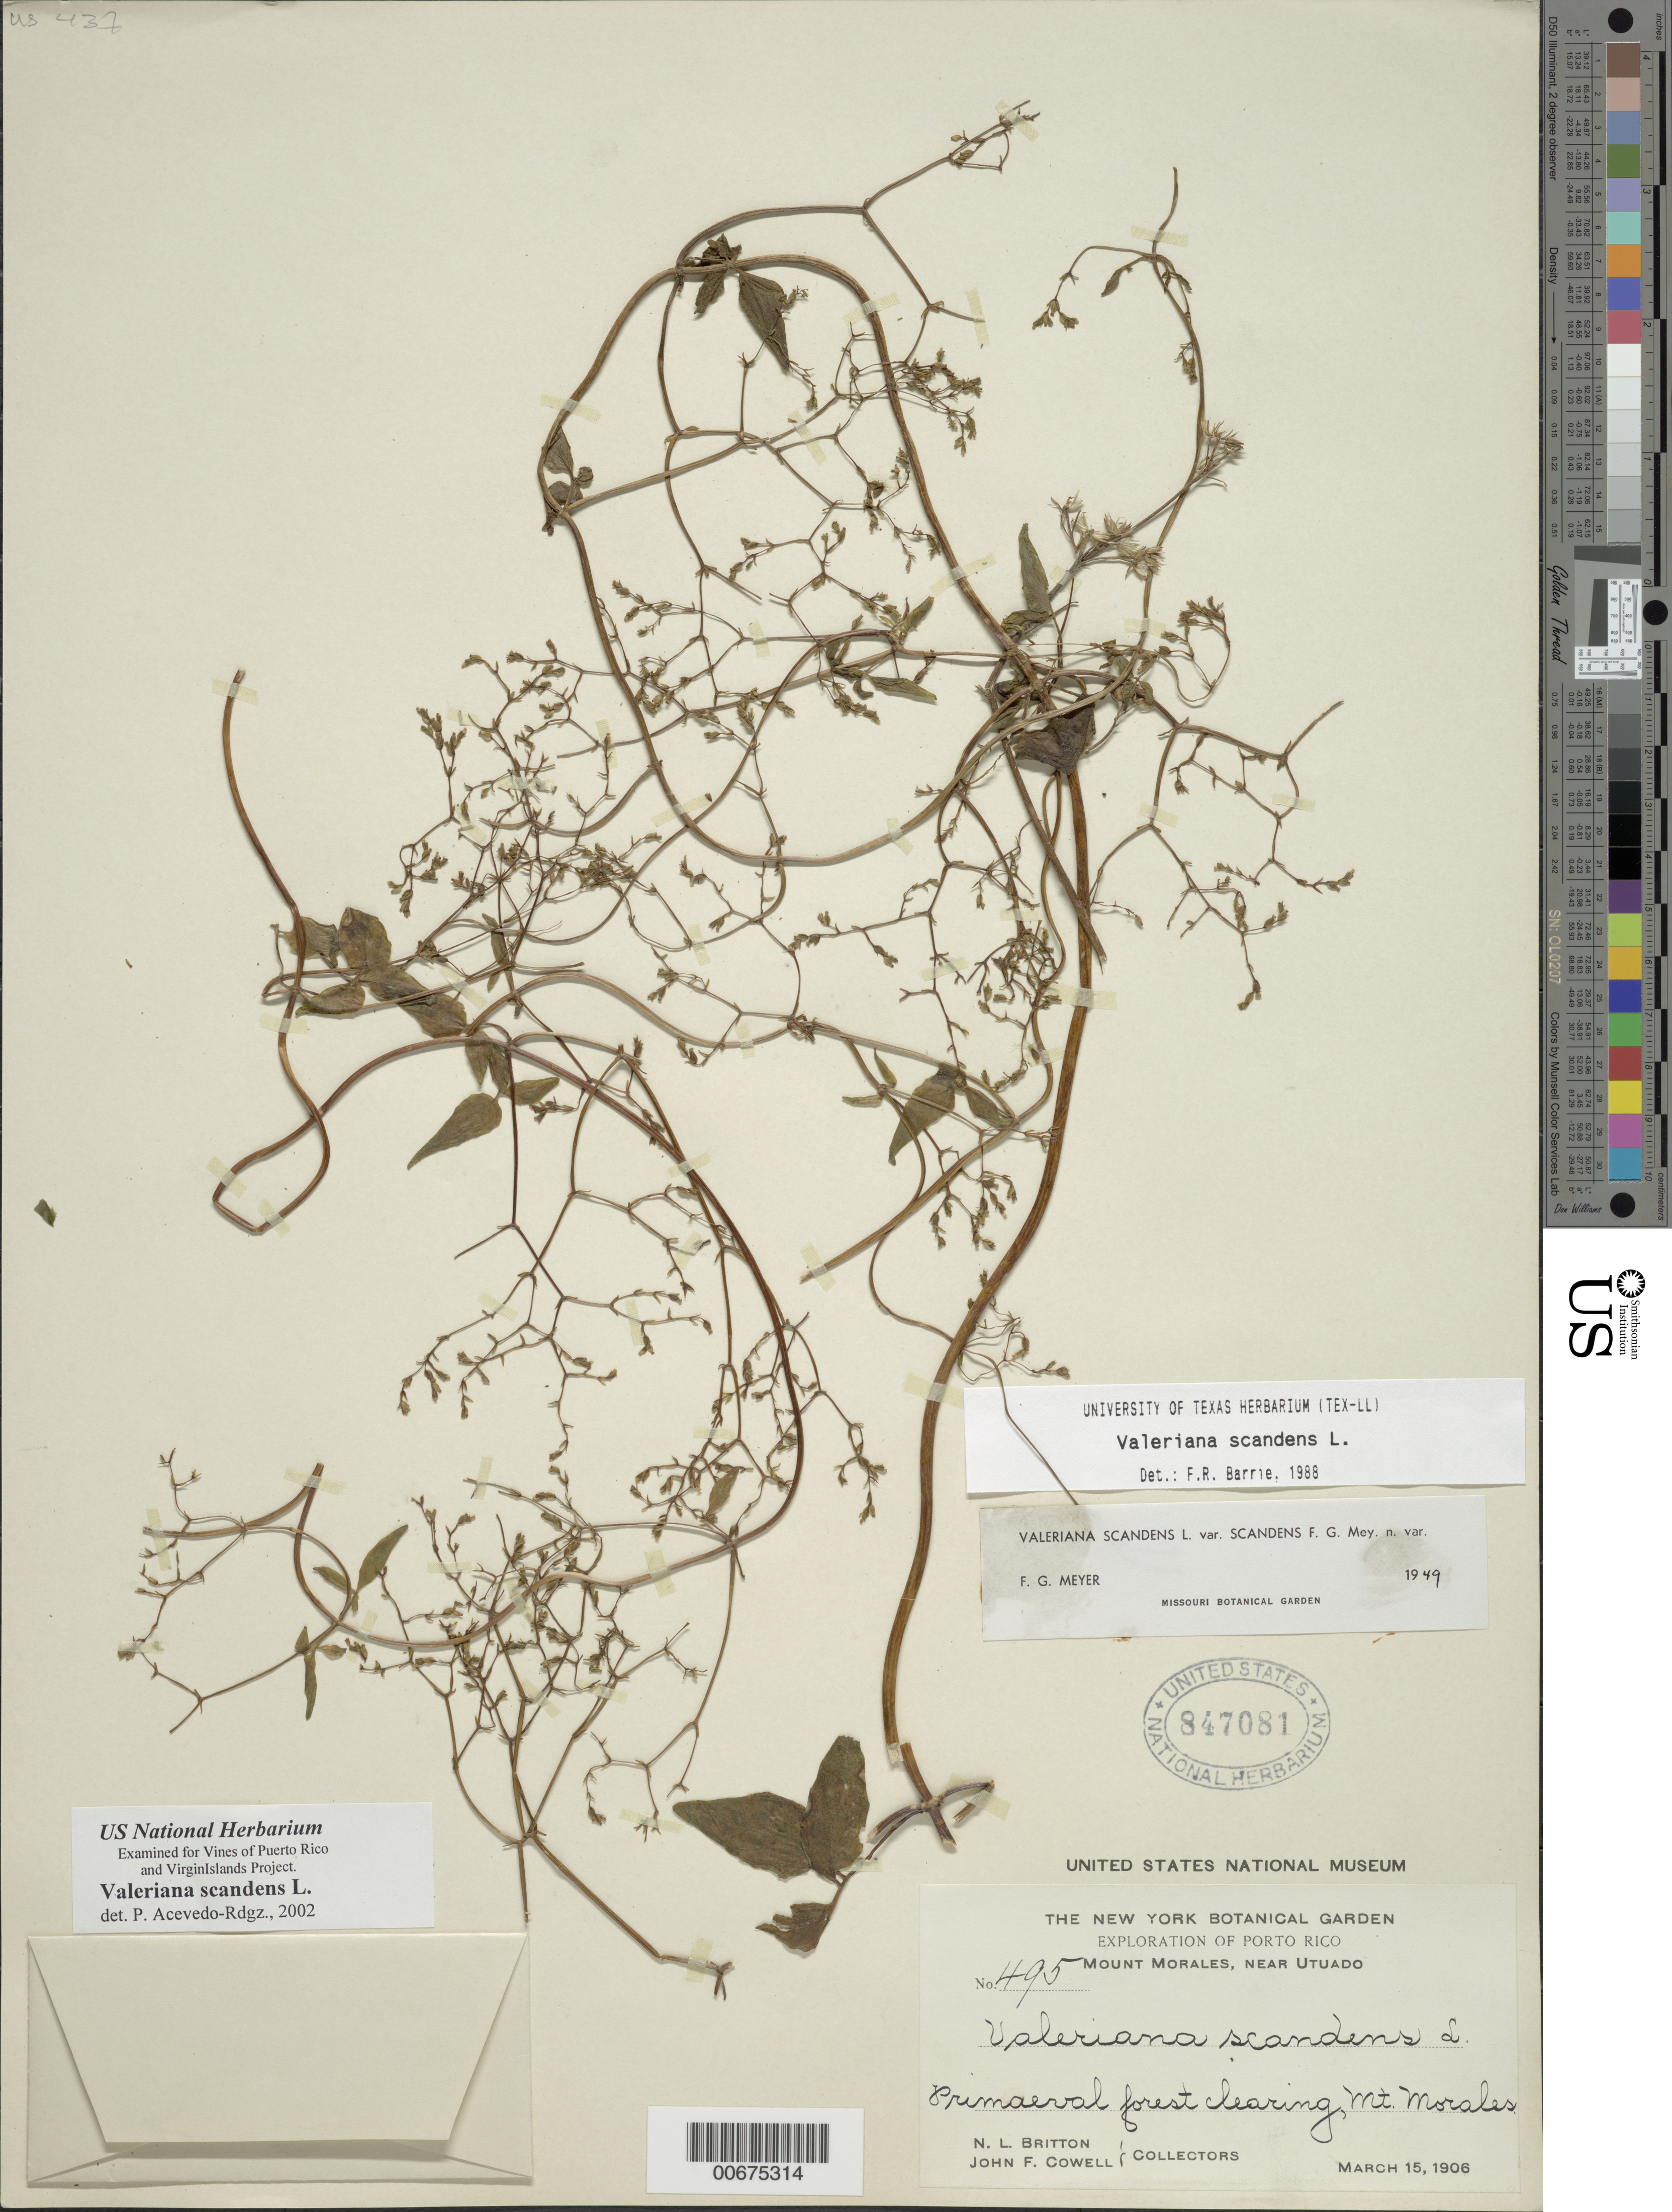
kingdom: Plantae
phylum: Tracheophyta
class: Magnoliopsida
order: Dipsacales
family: Caprifoliaceae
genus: Valeriana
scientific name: Valeriana scandens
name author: L.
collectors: N. Britton & J. F. Cowell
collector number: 495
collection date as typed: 15 Mar 1906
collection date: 1906-03-15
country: Puerto Rico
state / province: Utuado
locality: Mount Morales, near Utuado. Primaeval forest clearing.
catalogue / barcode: US 847081